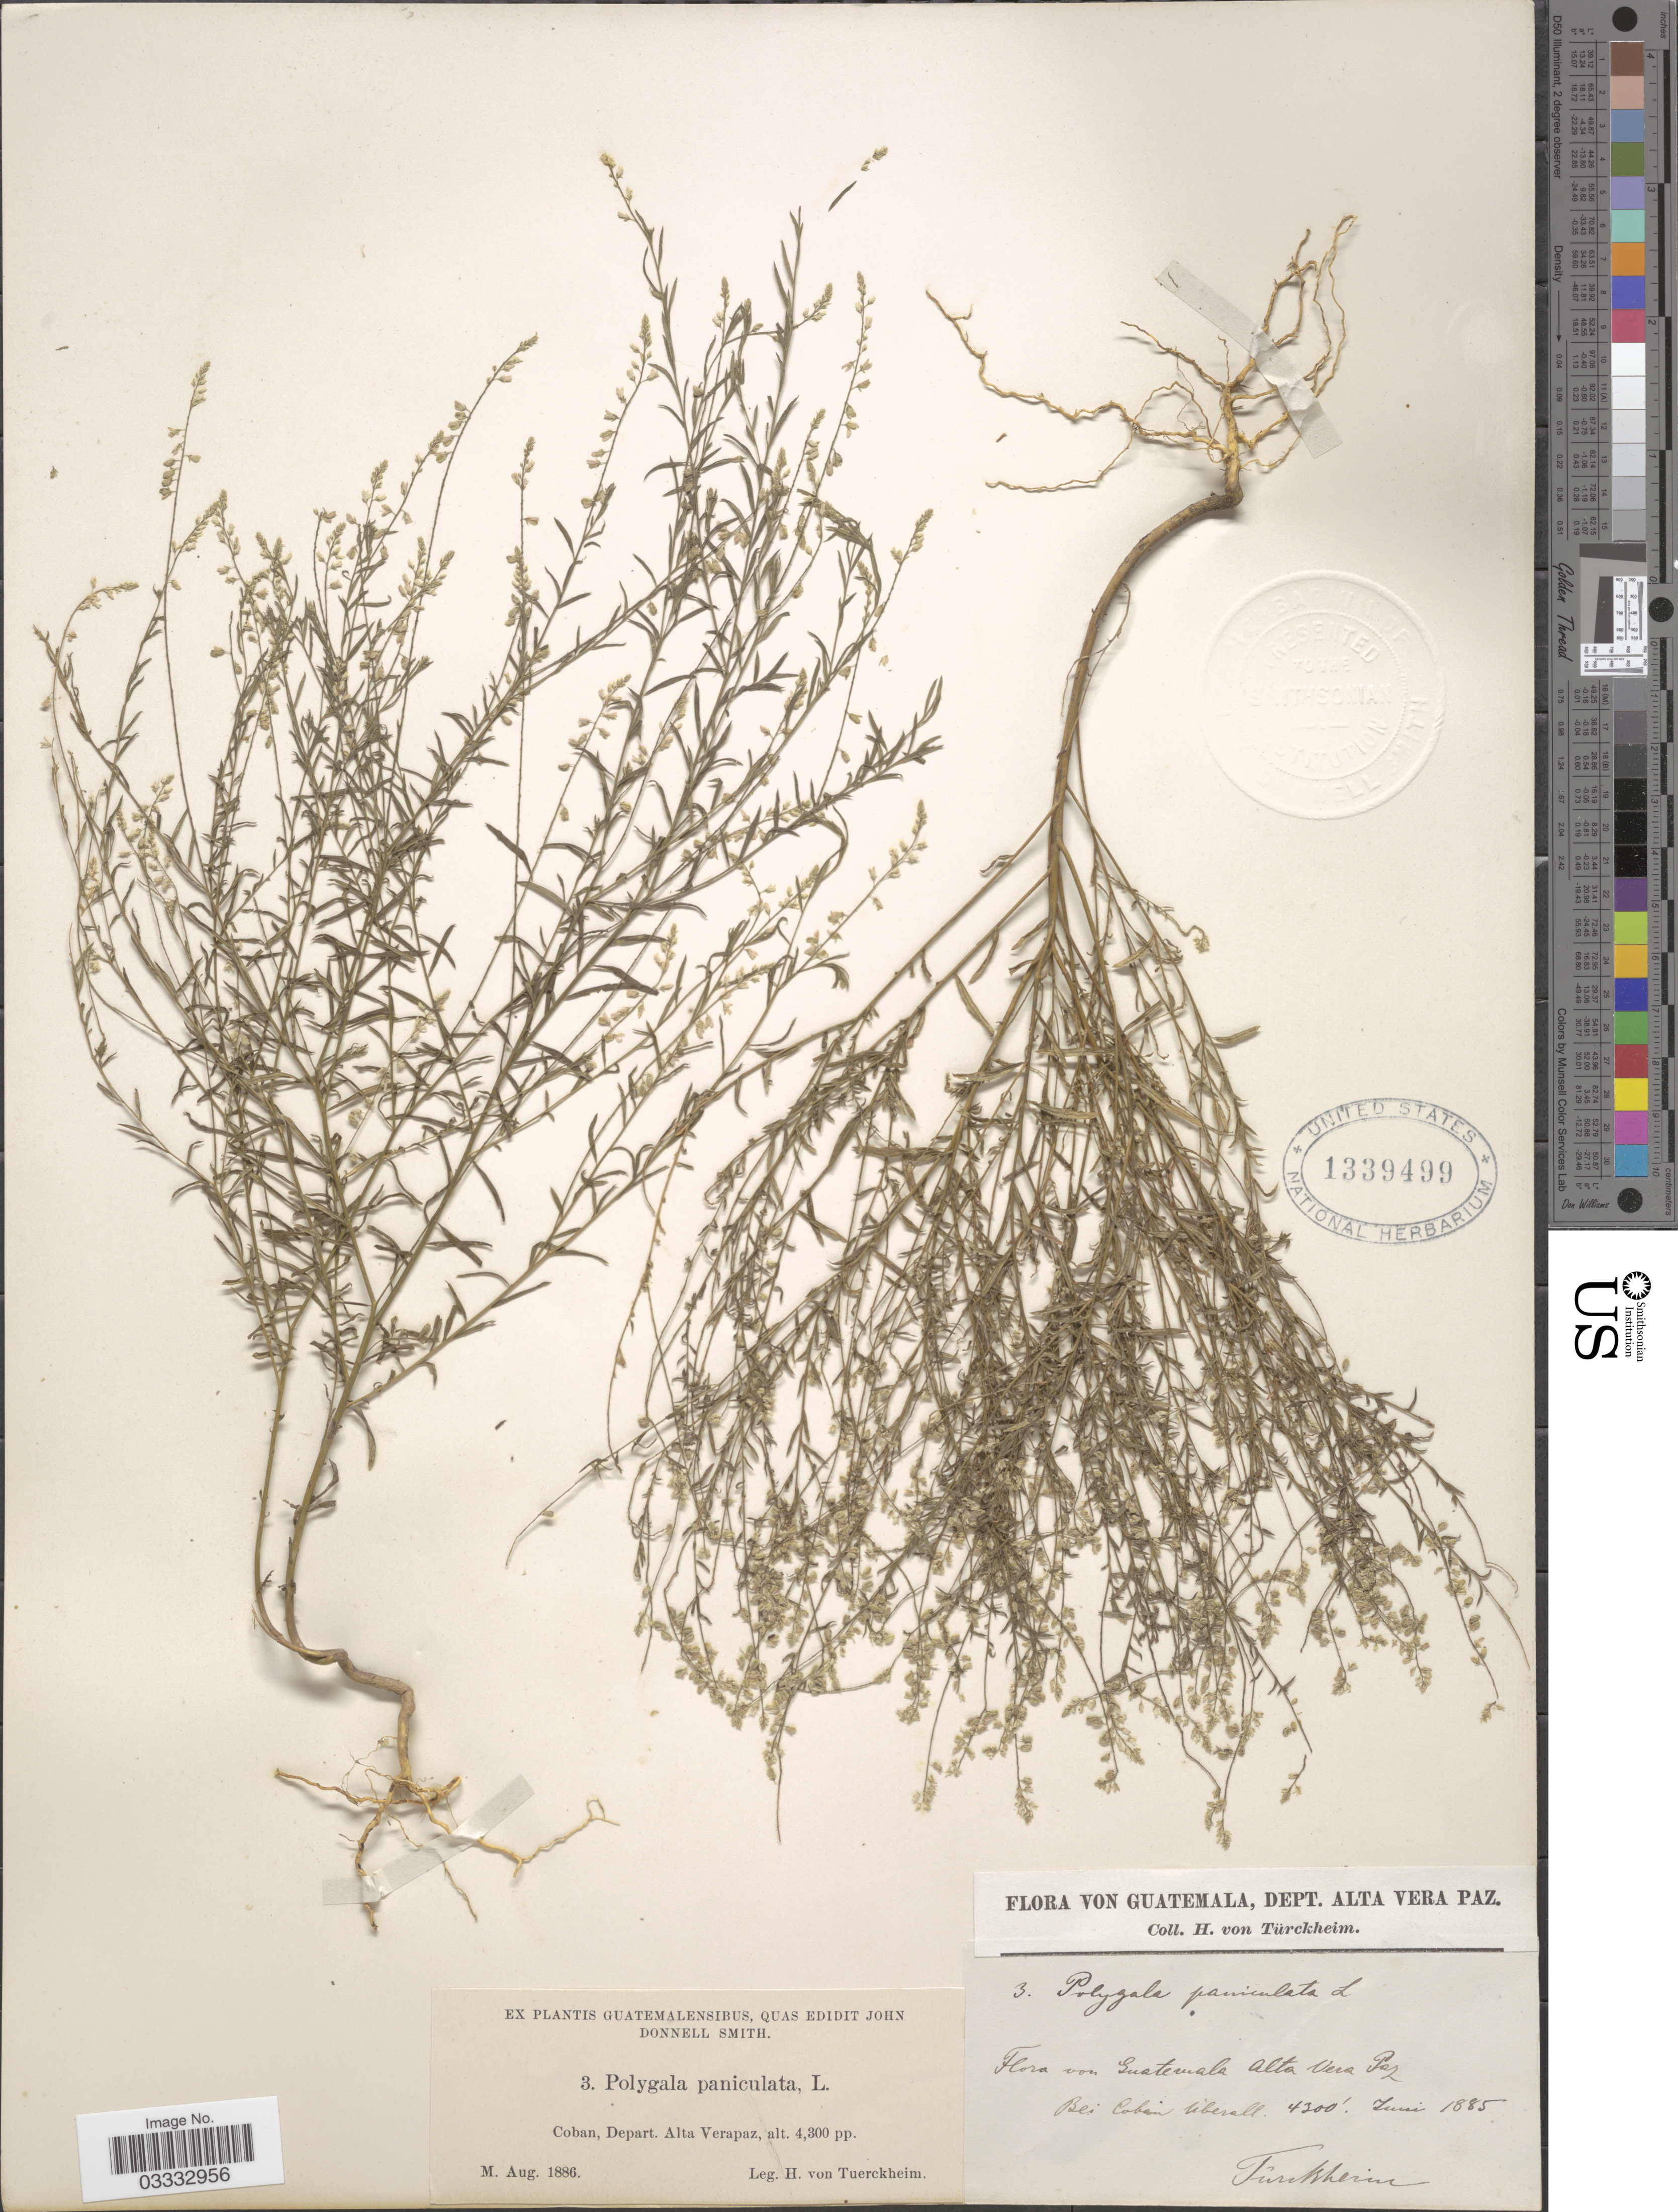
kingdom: Plantae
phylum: Tracheophyta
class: Magnoliopsida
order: Fabales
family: Polygalaceae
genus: Polygala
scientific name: Polygala paniculata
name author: L.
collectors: Turckheim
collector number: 3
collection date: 1885-06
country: Guatemala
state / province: Alta Verapaz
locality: Dept. Alta Vera Paz. Bei Coban Uberall.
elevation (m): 1311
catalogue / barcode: US 1339499